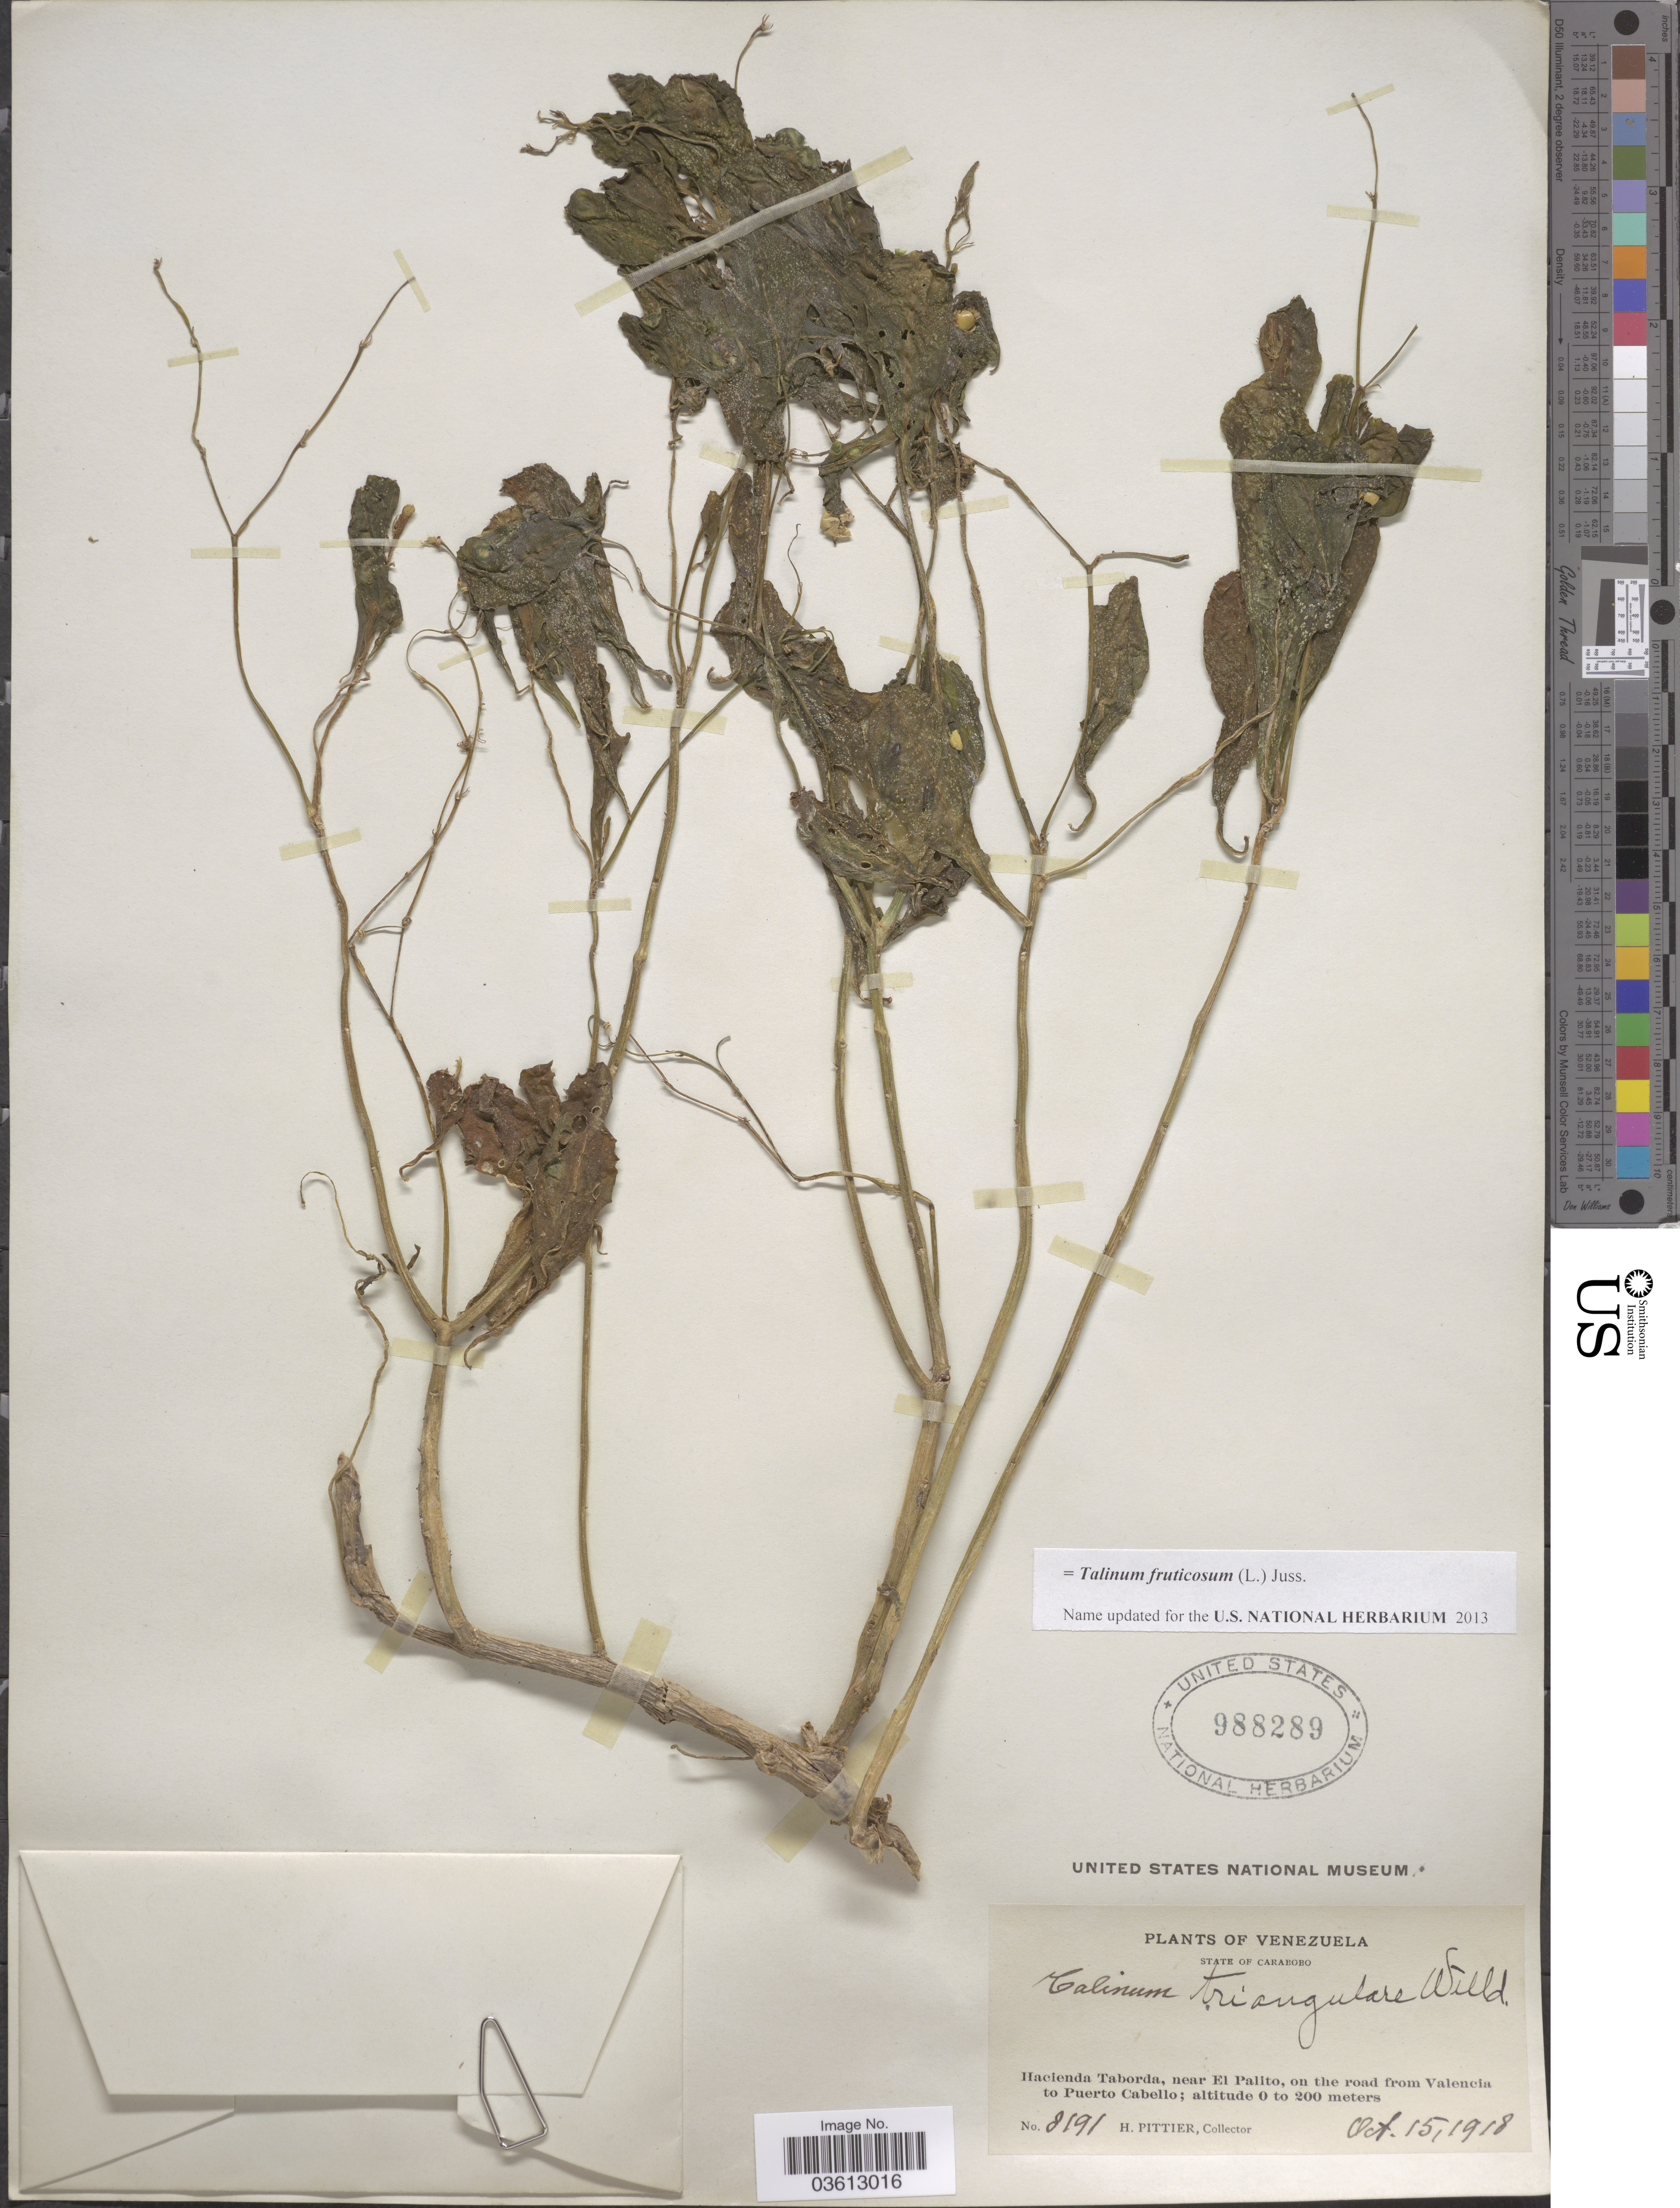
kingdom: Plantae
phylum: Tracheophyta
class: Magnoliopsida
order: Caryophyllales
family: Talinaceae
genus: Talinum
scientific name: Talinum fruticosum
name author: (L.) Juss.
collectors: H. F. Pittier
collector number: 8191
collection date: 1918-10-15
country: Venezuela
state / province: Carabobo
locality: Hacienda Taborda, near El Palito, on the road from Valencia to Puerto Cabello.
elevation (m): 0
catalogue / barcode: US 988289